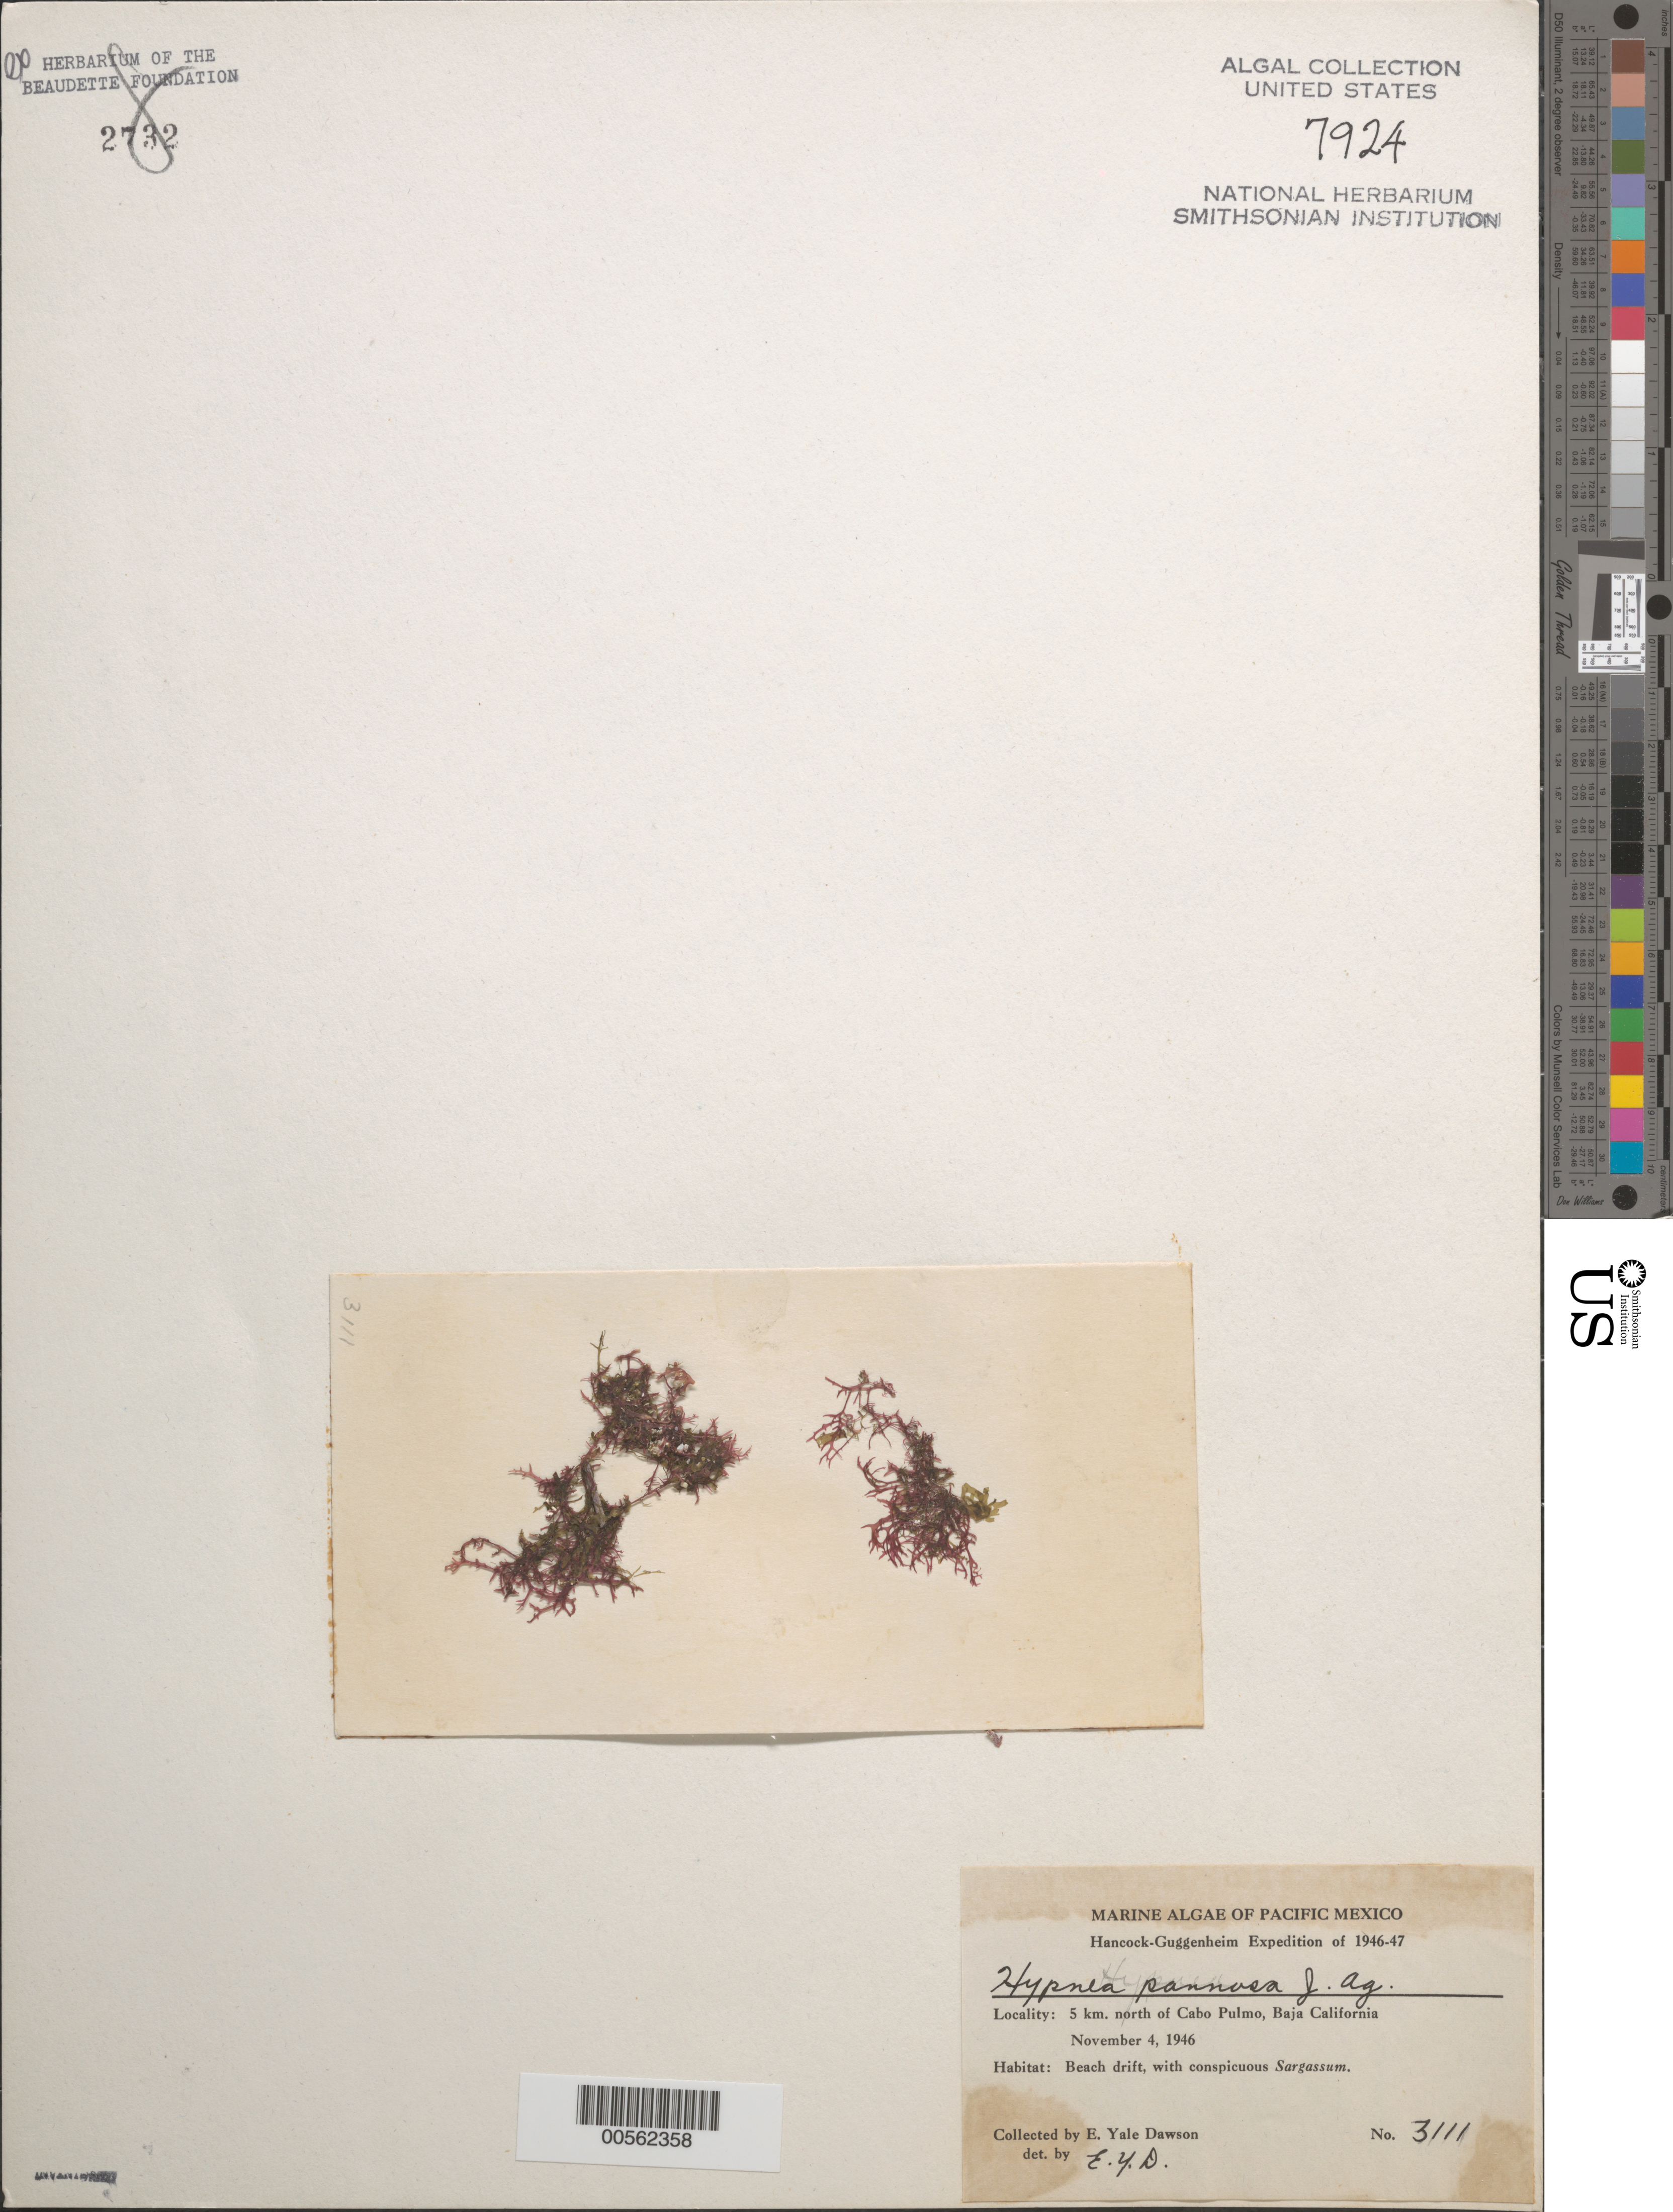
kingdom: Plantae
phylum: Rhodophyta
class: Florideophyceae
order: Gigartinales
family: Cystocloniaceae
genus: Hypnea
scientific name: Hypnea pannosa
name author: J. Agardh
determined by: Dawson, E. Y.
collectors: E. Y. Dawson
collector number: EYD 3111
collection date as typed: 04 Nov 1946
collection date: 1946-11-04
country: Mexico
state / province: Baja California Sur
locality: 5 km north of Cabo Pulmo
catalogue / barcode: US 7924